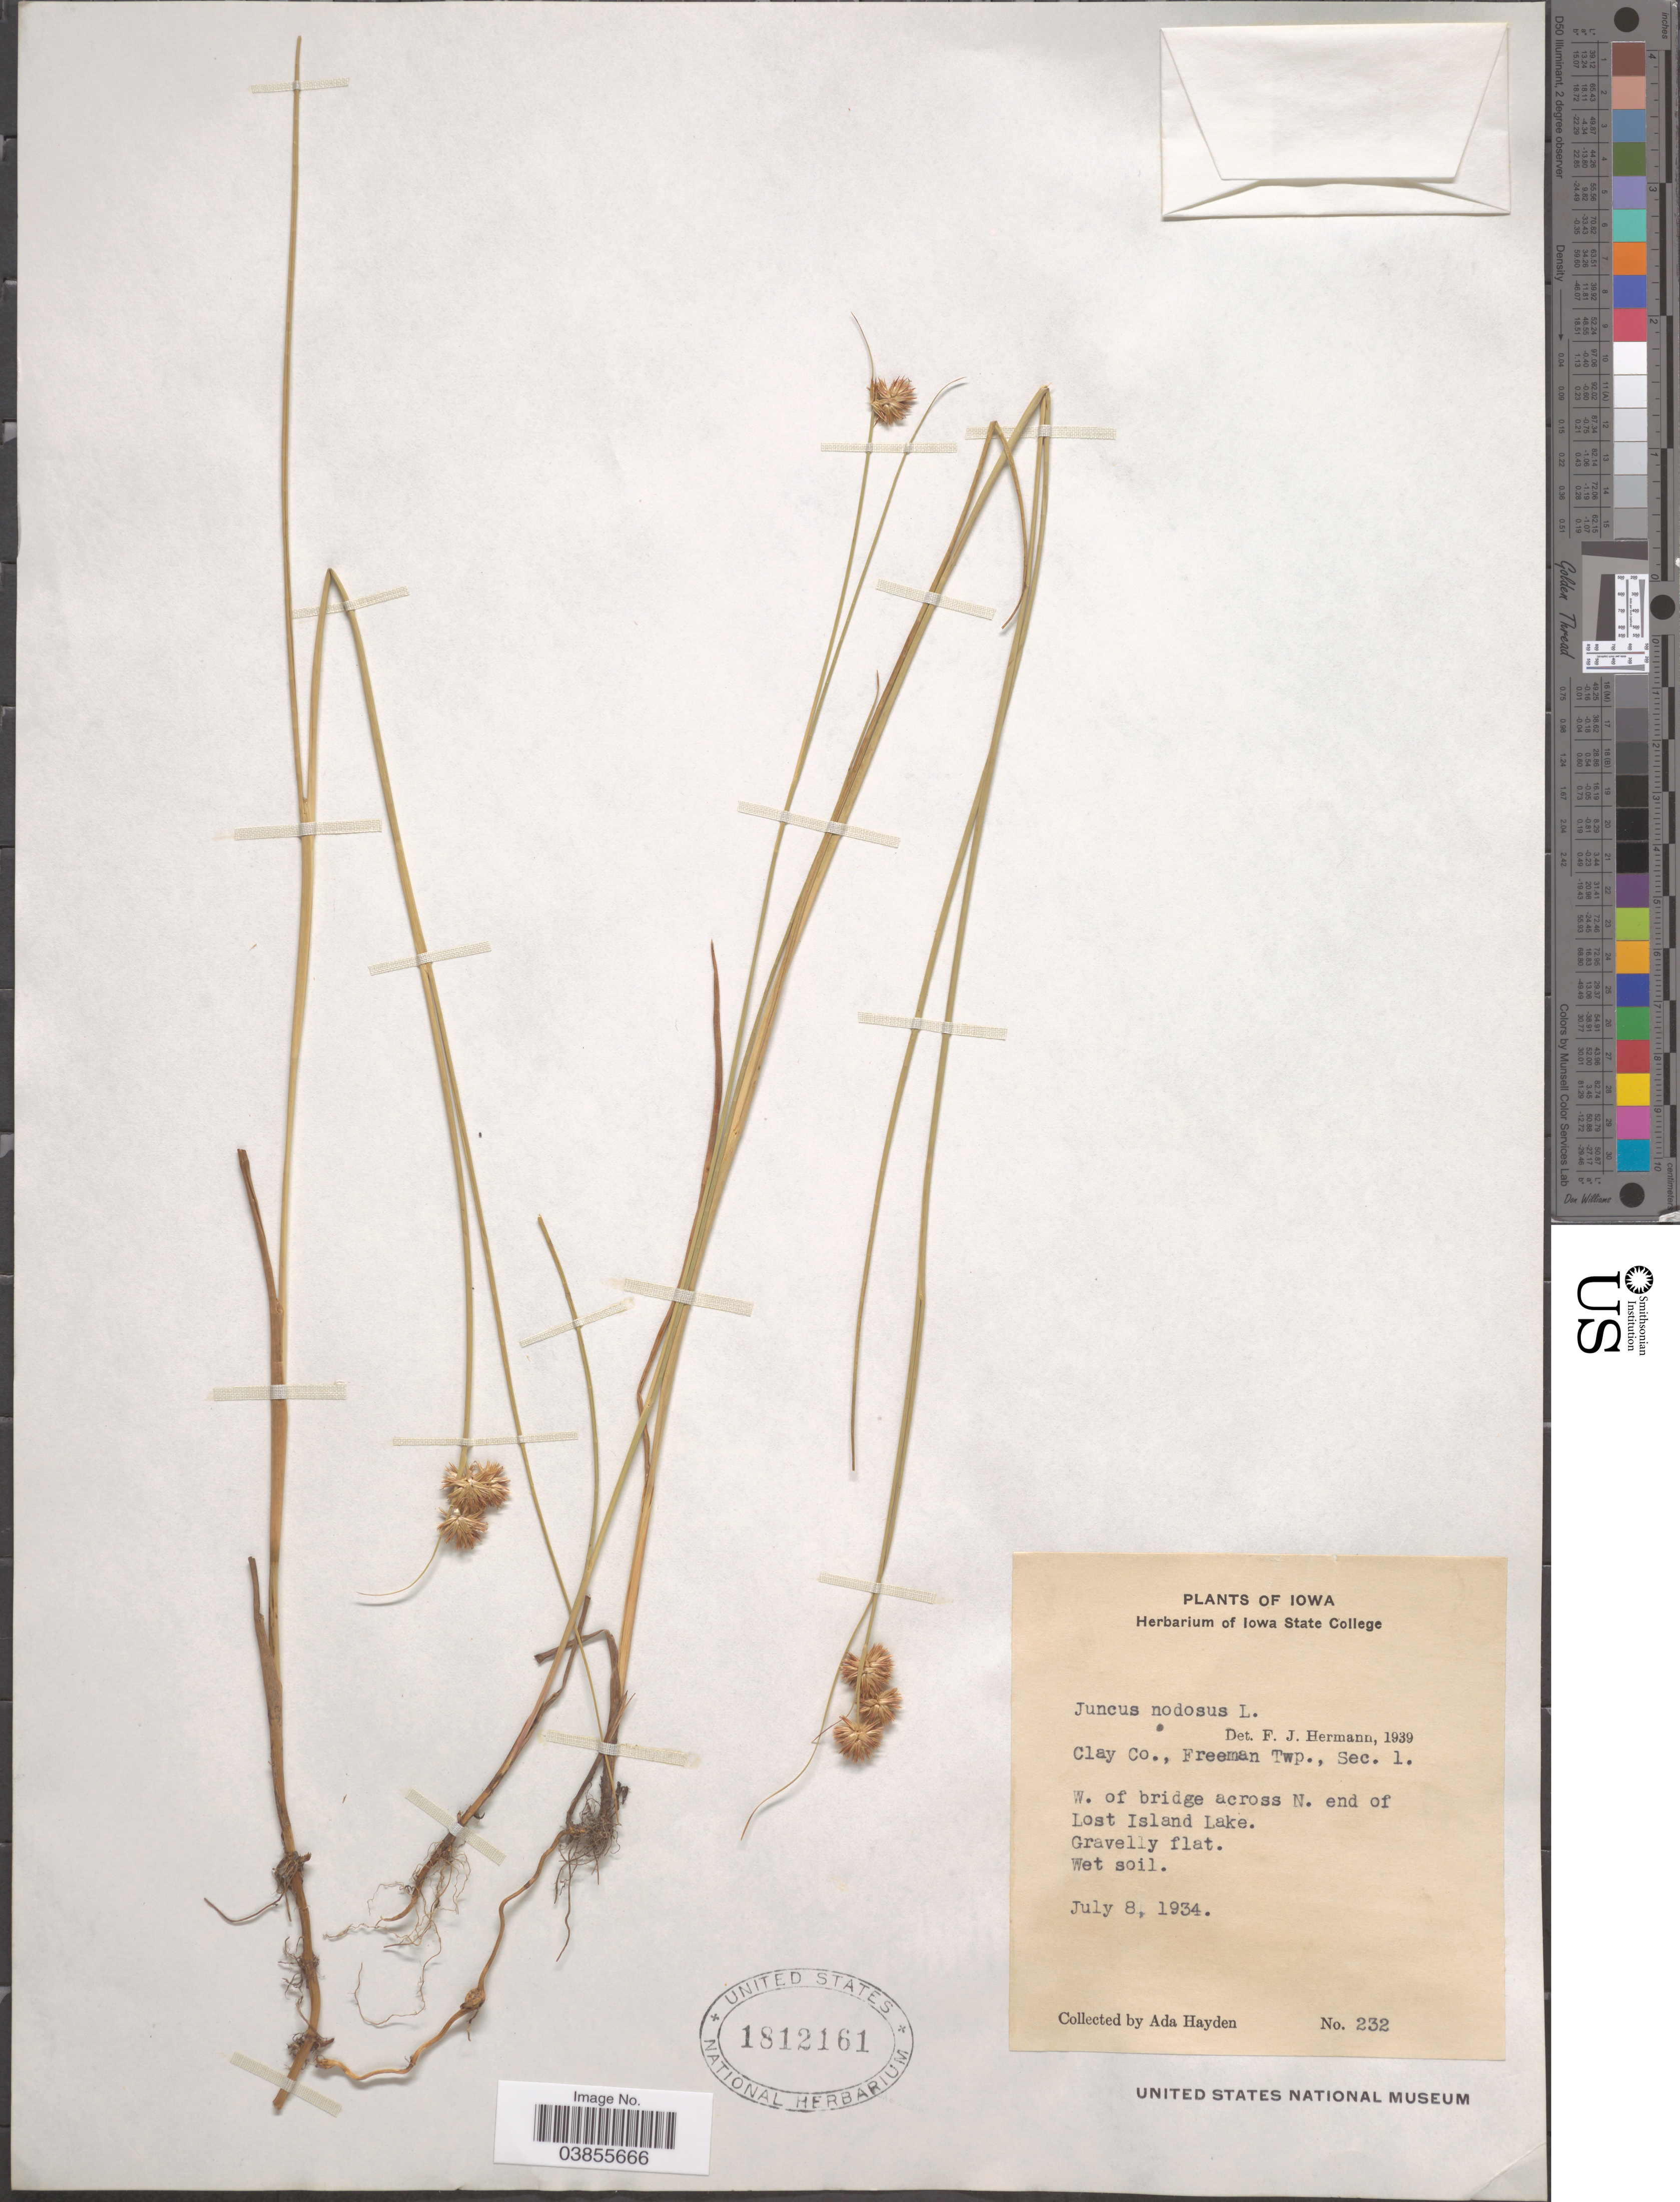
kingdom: Plantae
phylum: Tracheophyta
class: Liliopsida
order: Poales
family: Juncaceae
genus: Juncus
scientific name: Juncus nodosus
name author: L.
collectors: Ada Hayden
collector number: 232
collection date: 1934-07-08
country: United States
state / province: Iowa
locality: Clay Co., Freeman Twp., Sec. 1. W. of bridge across N. end of Lost Island Lake.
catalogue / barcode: US 1812161